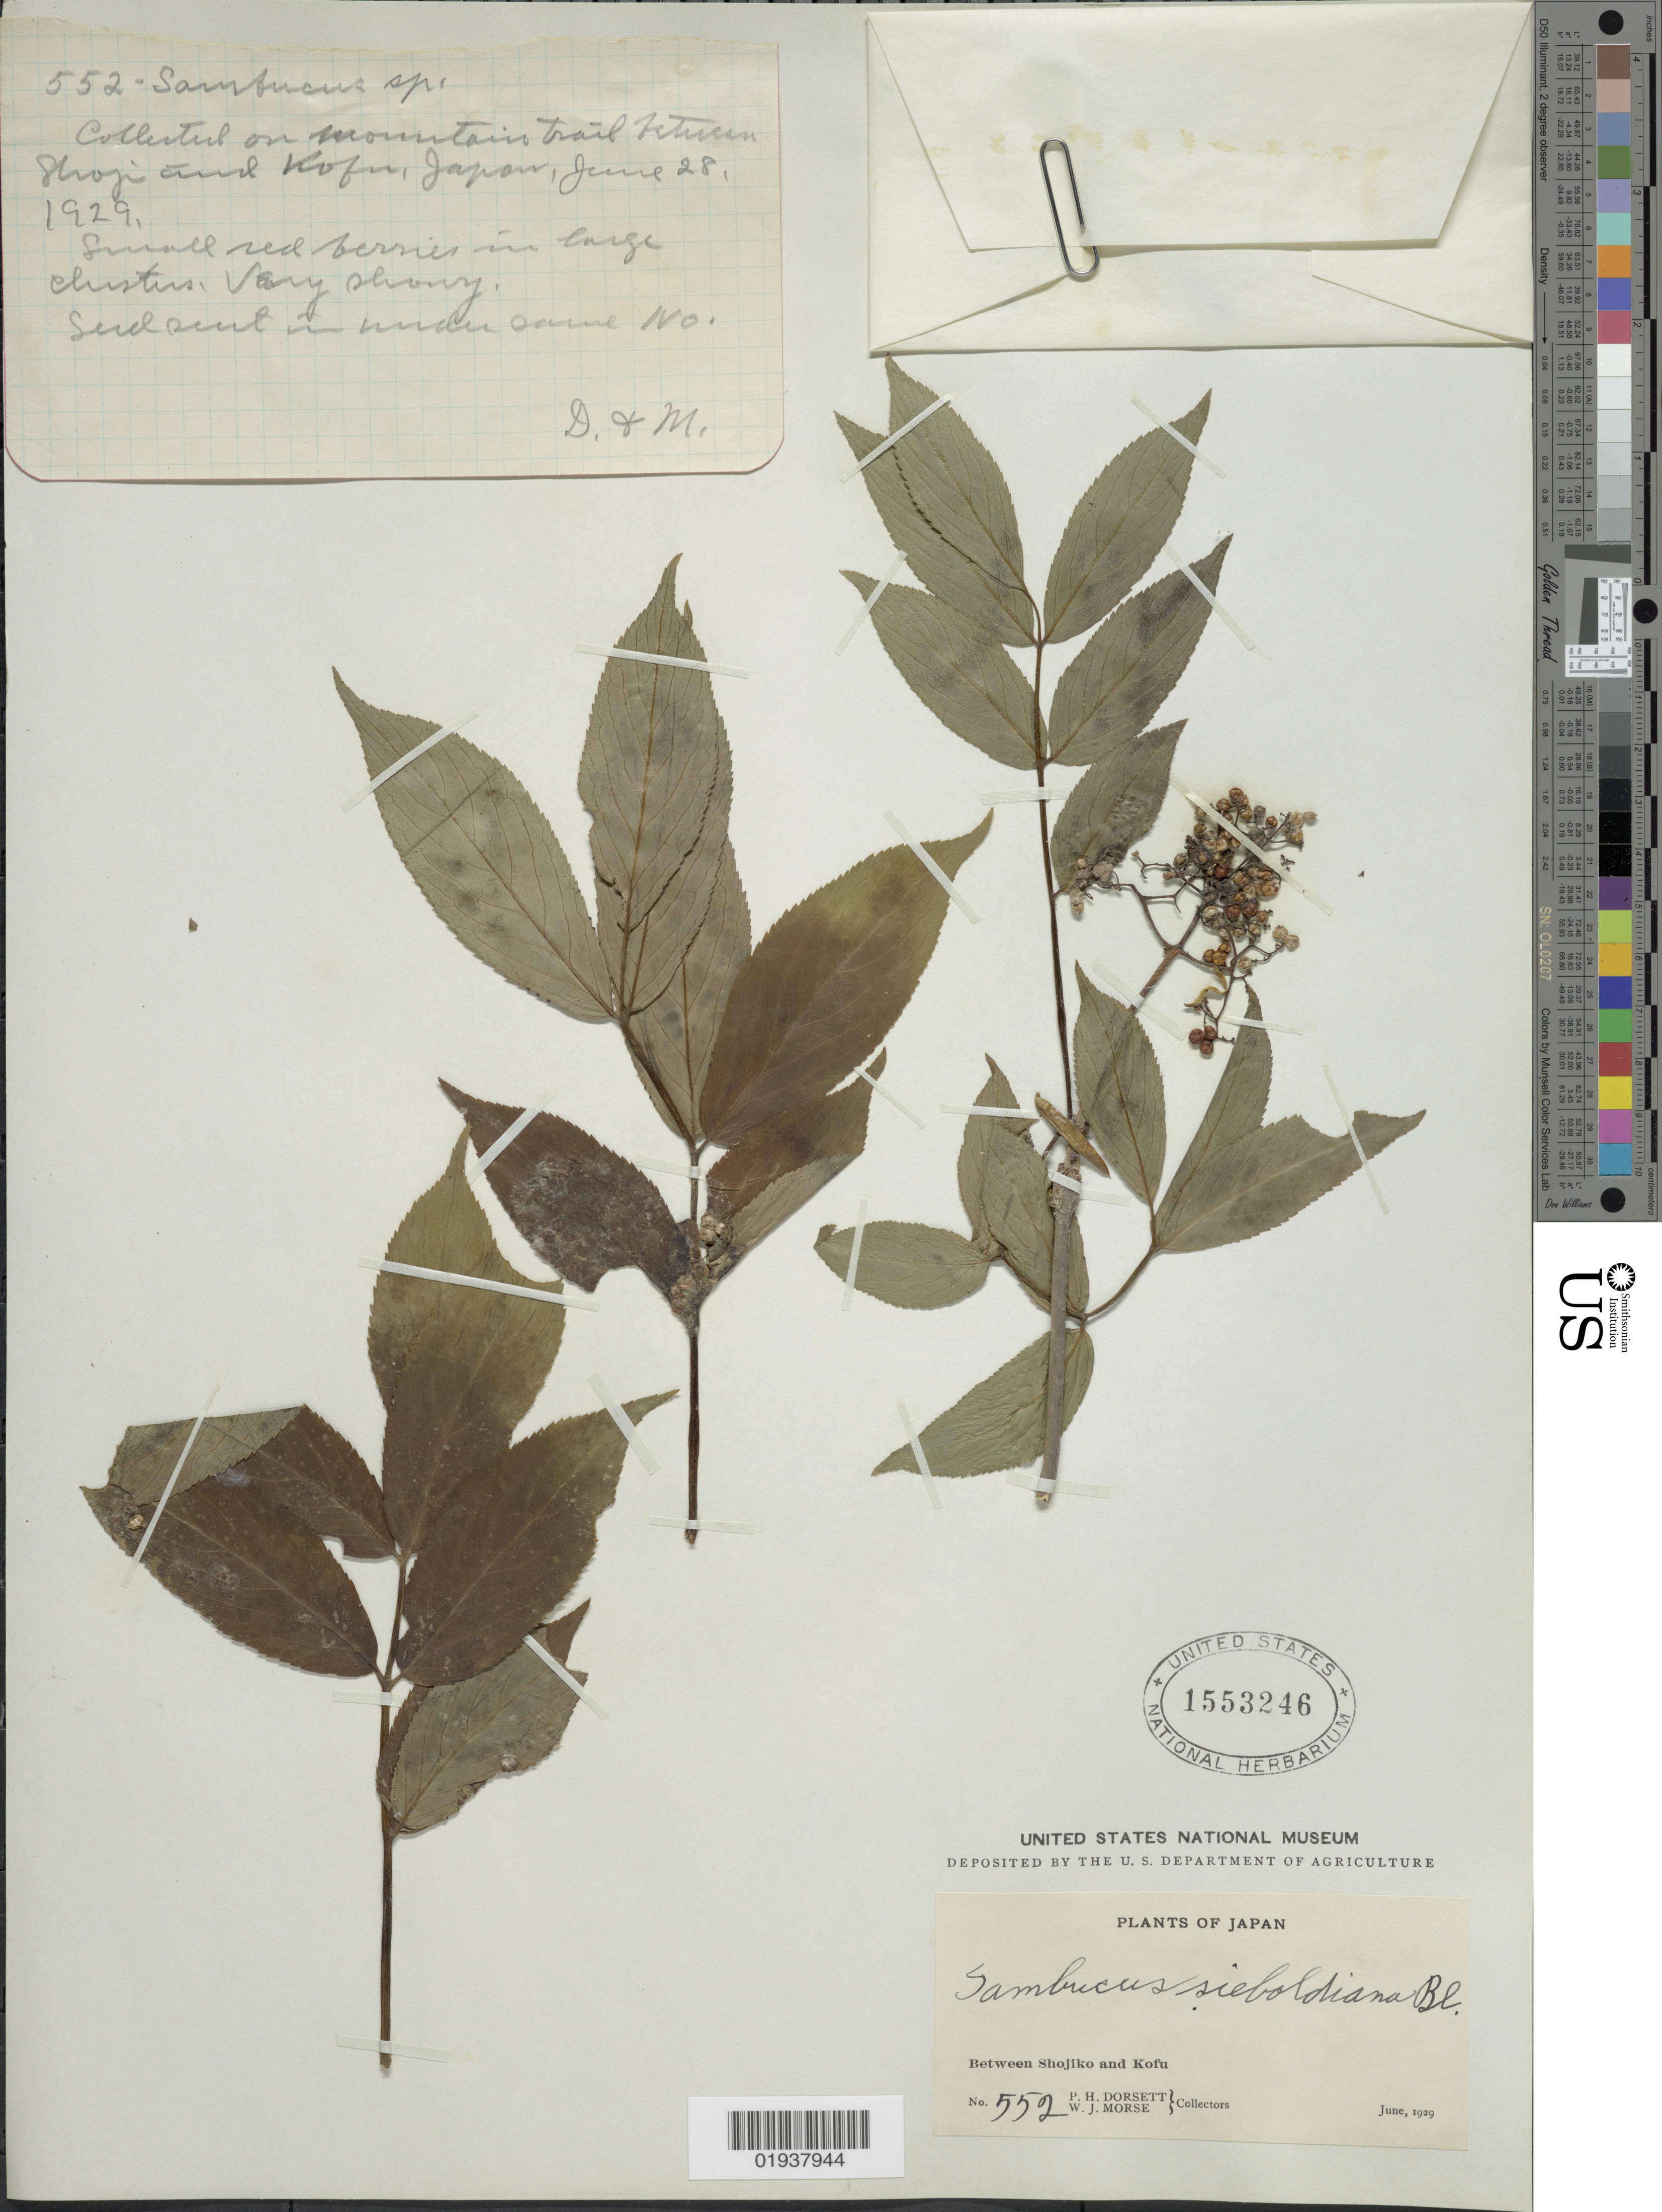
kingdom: Plantae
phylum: Tracheophyta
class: Magnoliopsida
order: Dipsacales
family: Viburnaceae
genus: Sambucus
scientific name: Sambucus racemosa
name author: L.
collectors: P. H. Dorsett & W. J. Morse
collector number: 552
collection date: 1929-06-28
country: Japan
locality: On mountain trail between Shojiko and Kofu.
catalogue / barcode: US 1553246